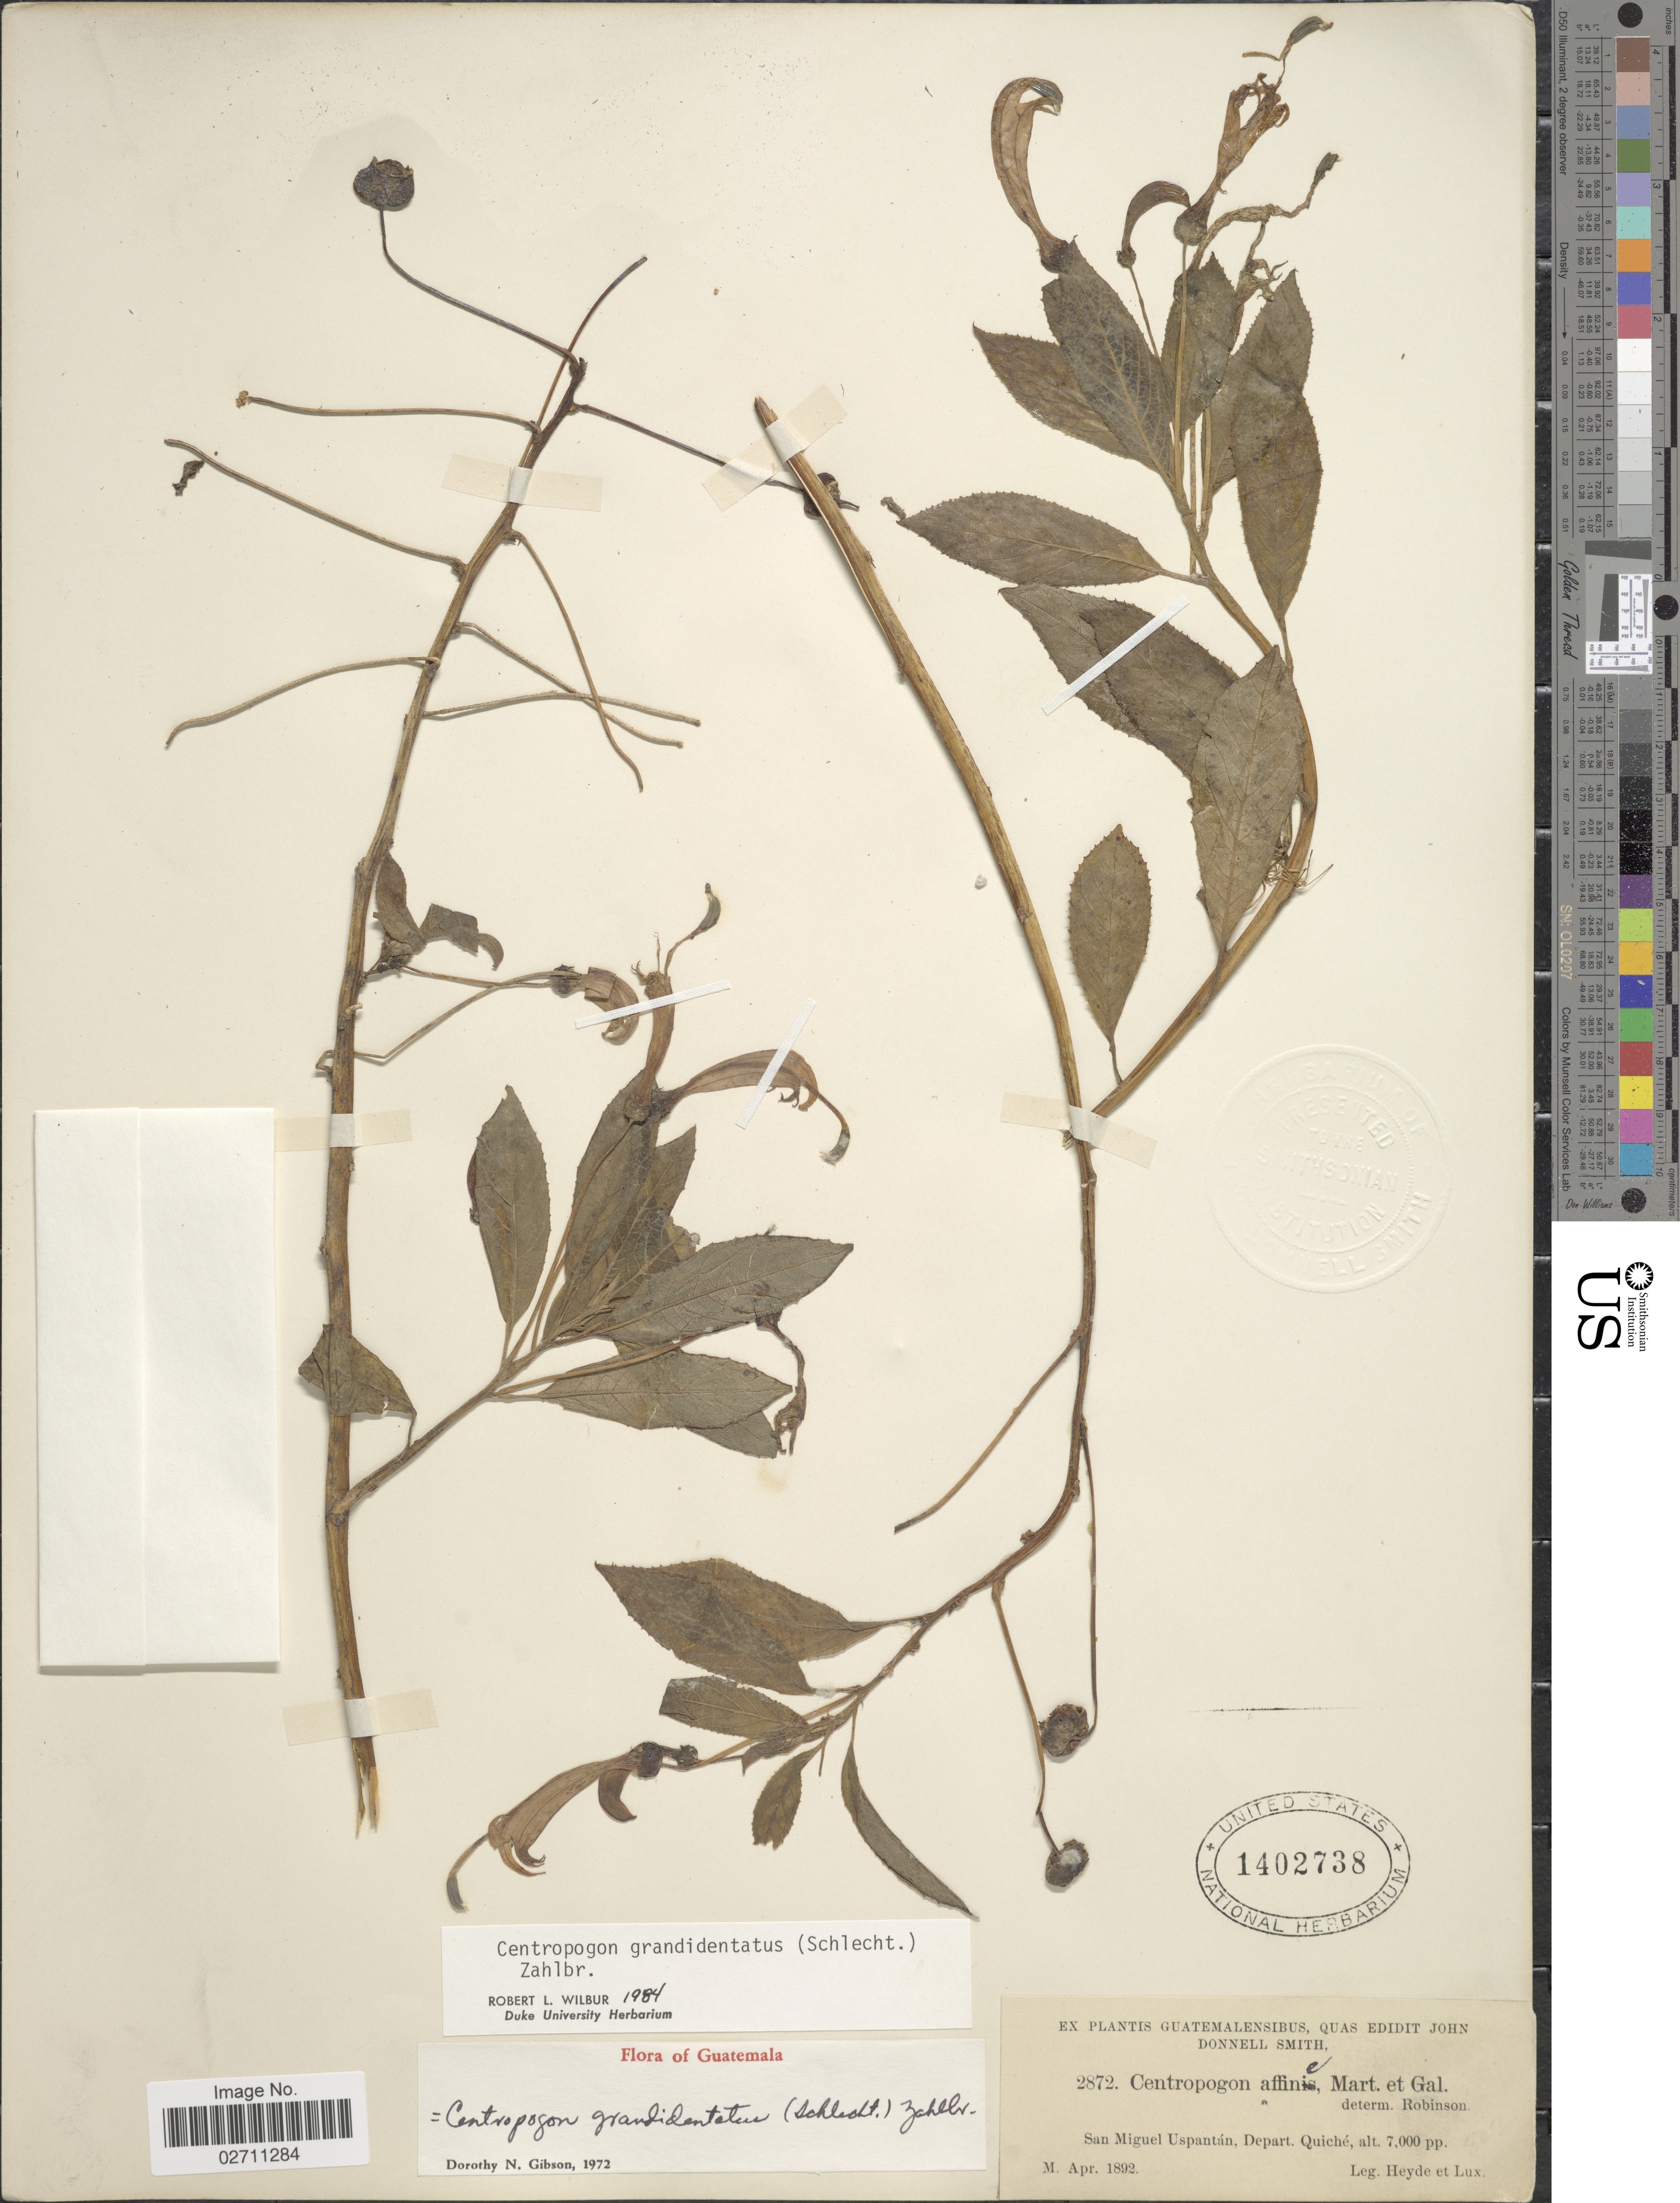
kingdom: Plantae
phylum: Tracheophyta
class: Magnoliopsida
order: Asterales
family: Campanulaceae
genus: Centropogon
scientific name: Centropogon grandidentatus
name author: (Schltdl.) Zahlbr.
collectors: Heyde & Lux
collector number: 2872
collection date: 1892-04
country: Guatemala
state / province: El Quiché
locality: San Miguel Uspantan.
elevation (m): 2134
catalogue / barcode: US 1402738